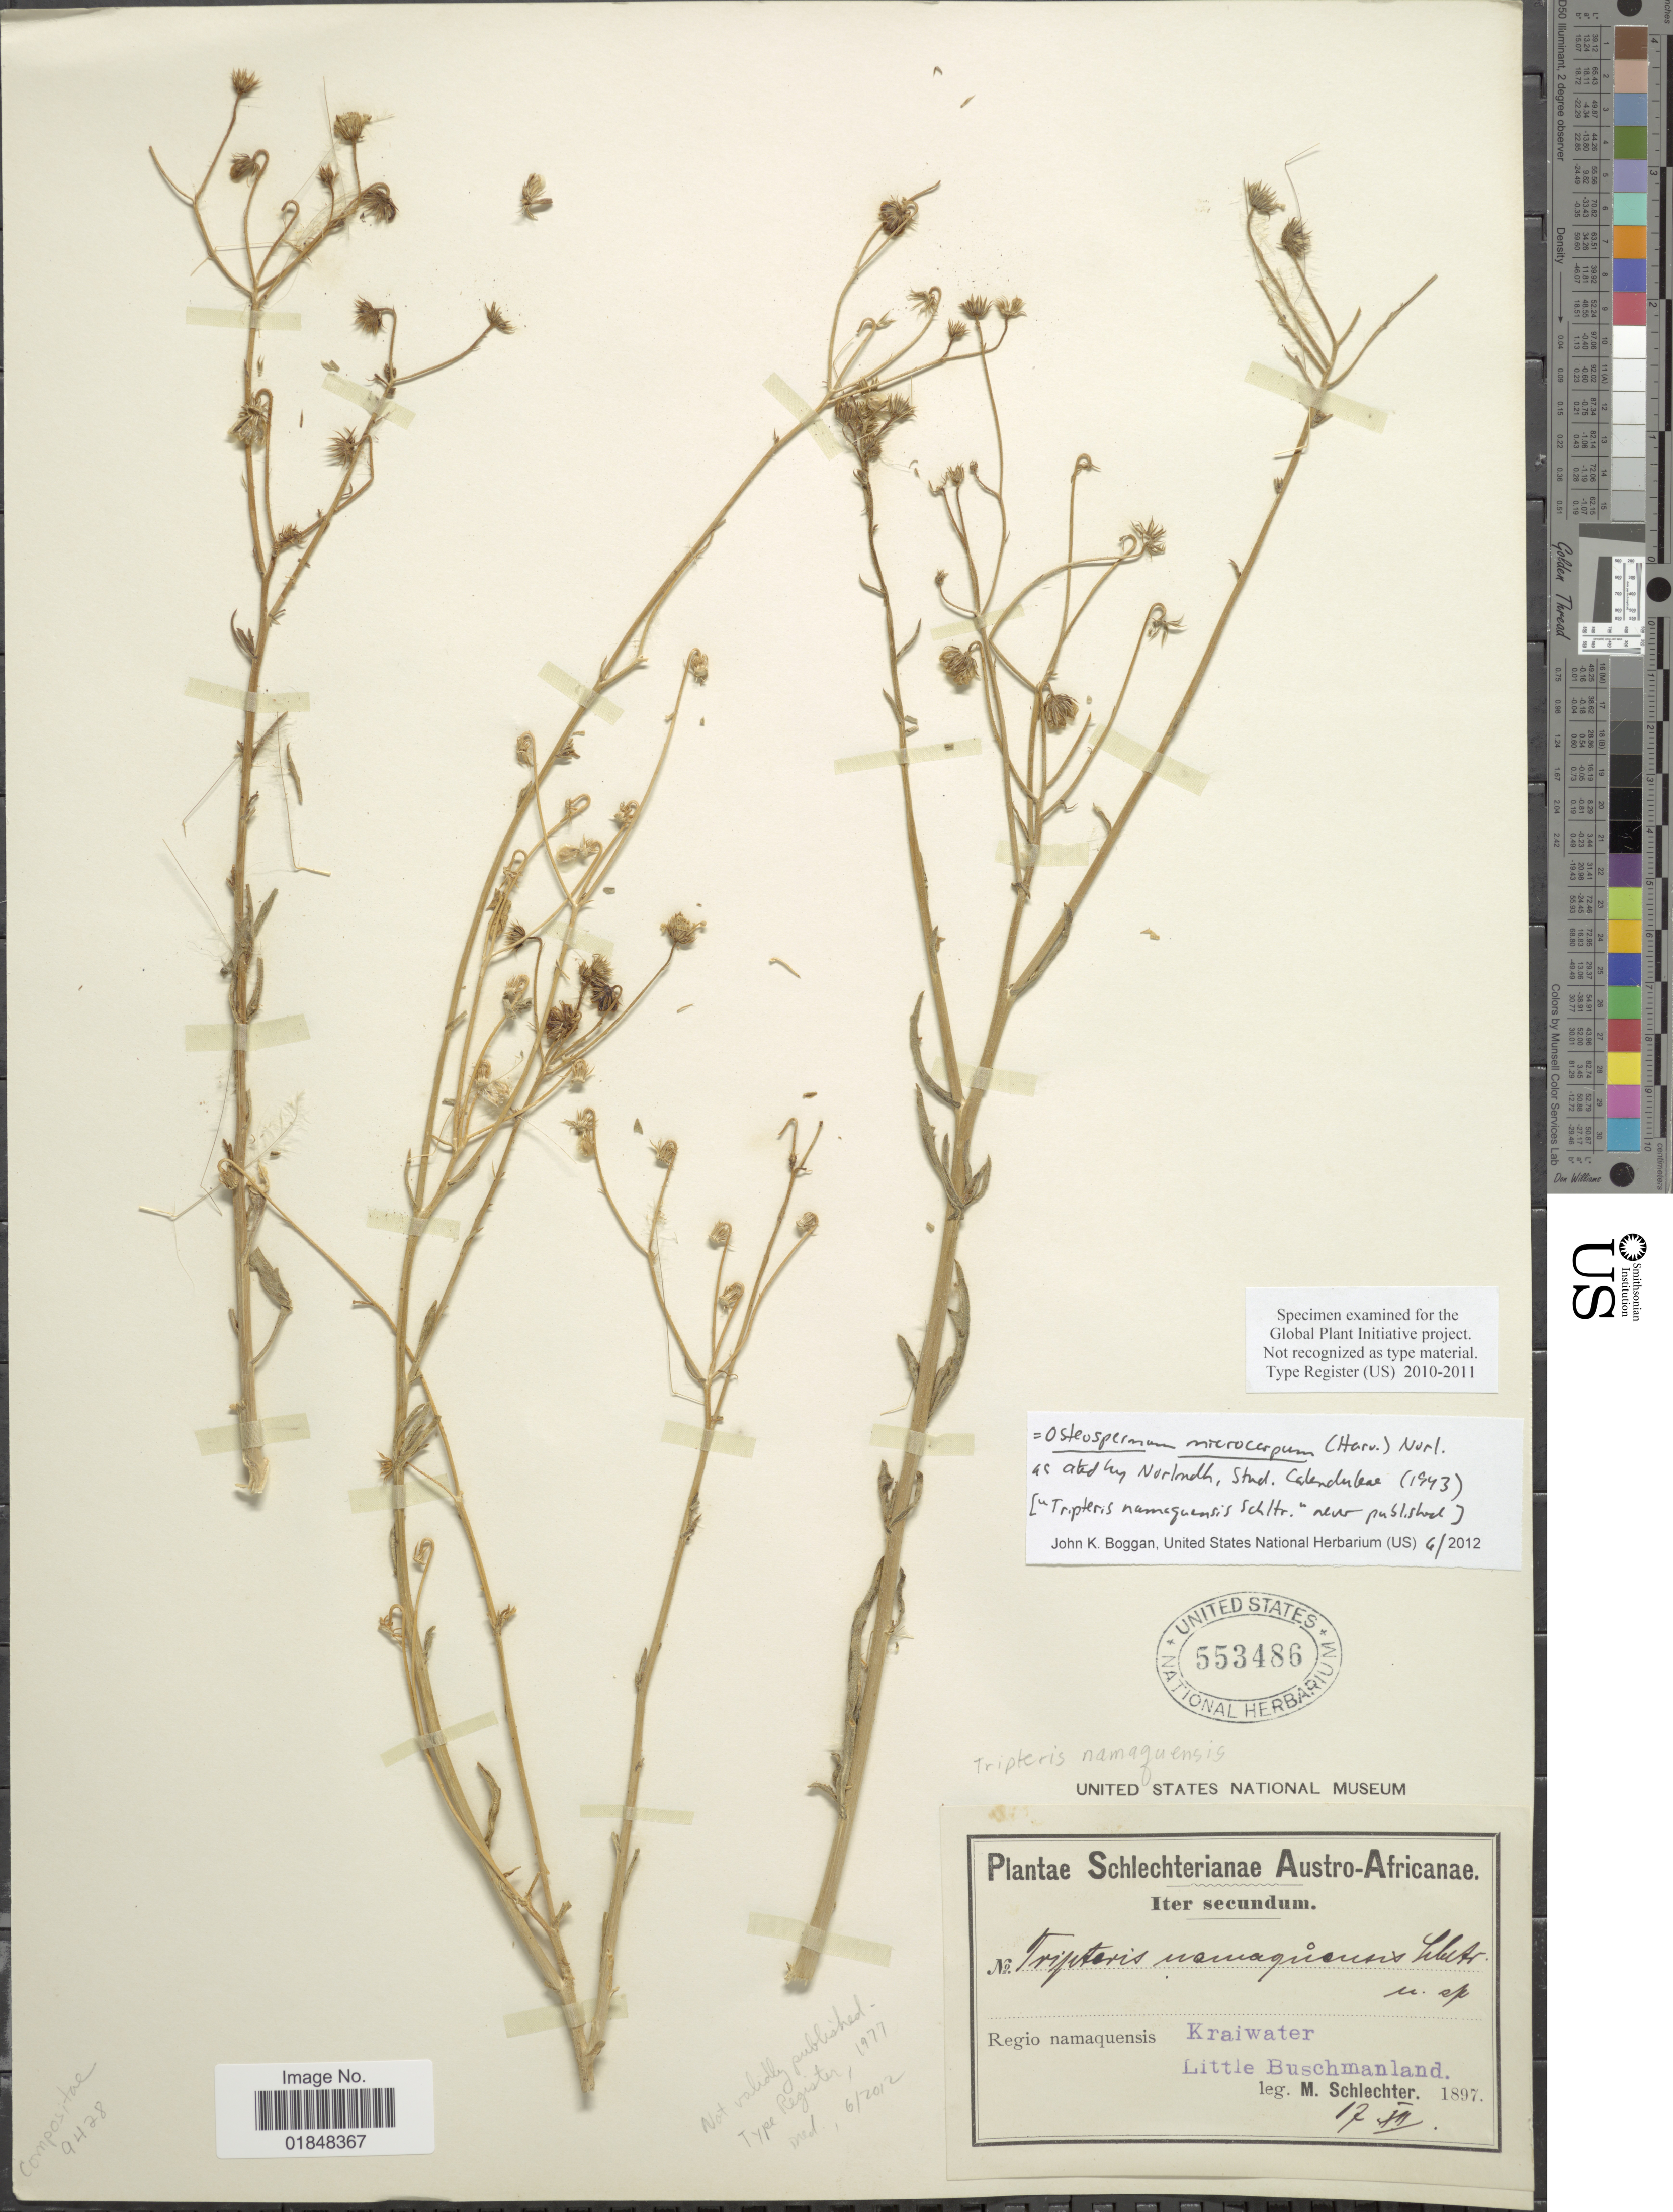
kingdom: Plantae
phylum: Tracheophyta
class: Magnoliopsida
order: Asterales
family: Asteraceae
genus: Osteospermum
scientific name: Osteospermum microcarpum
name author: (Harv.) Norl.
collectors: M. Schlechter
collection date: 1897-12-17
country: South Africa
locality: Regio namaquensis Kraiwater Little Buschmanland. Iter Secundum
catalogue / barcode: US 553486